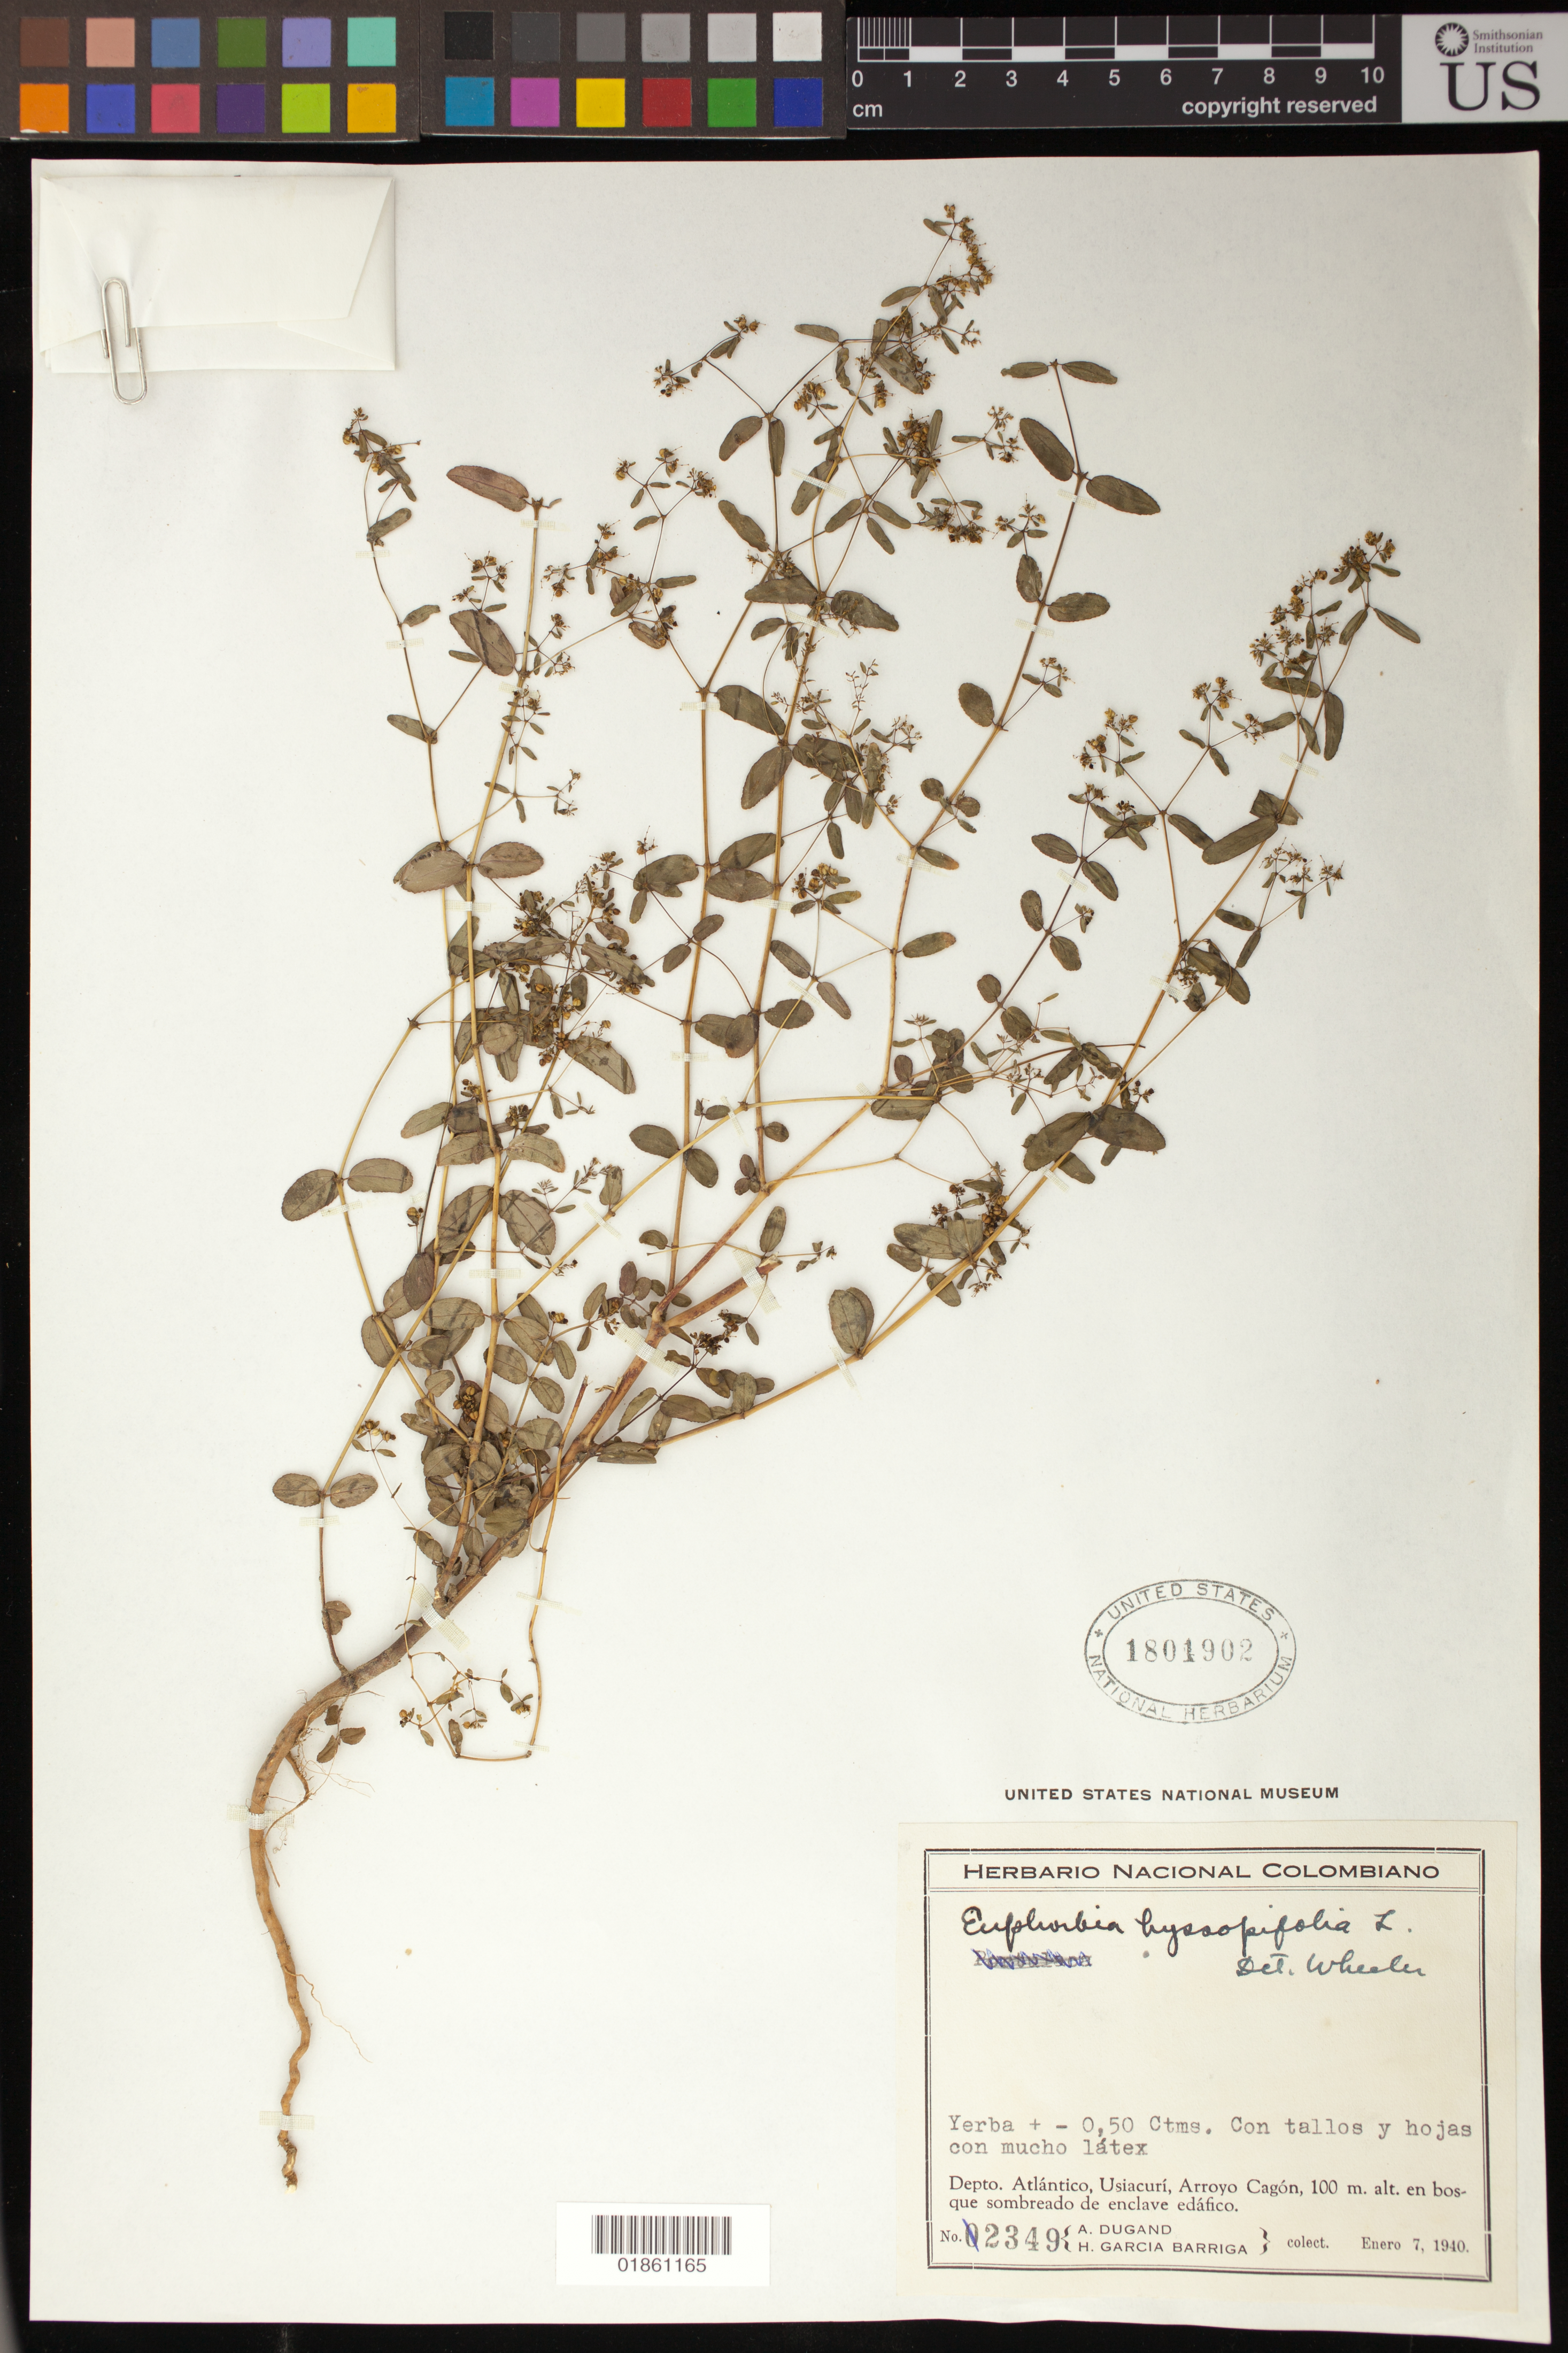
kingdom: Plantae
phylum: Tracheophyta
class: Magnoliopsida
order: Malpighiales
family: Euphorbiaceae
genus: Euphorbia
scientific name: Euphorbia hyssopifolia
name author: L.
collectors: A. Dugand & H. García Barriga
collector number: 2349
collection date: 1940-01-07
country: Colombia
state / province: Atlántico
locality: Usiacuri, Arroyo Cagon, en bosque sombreado de enclave edafico.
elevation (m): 100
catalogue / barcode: US 1801902